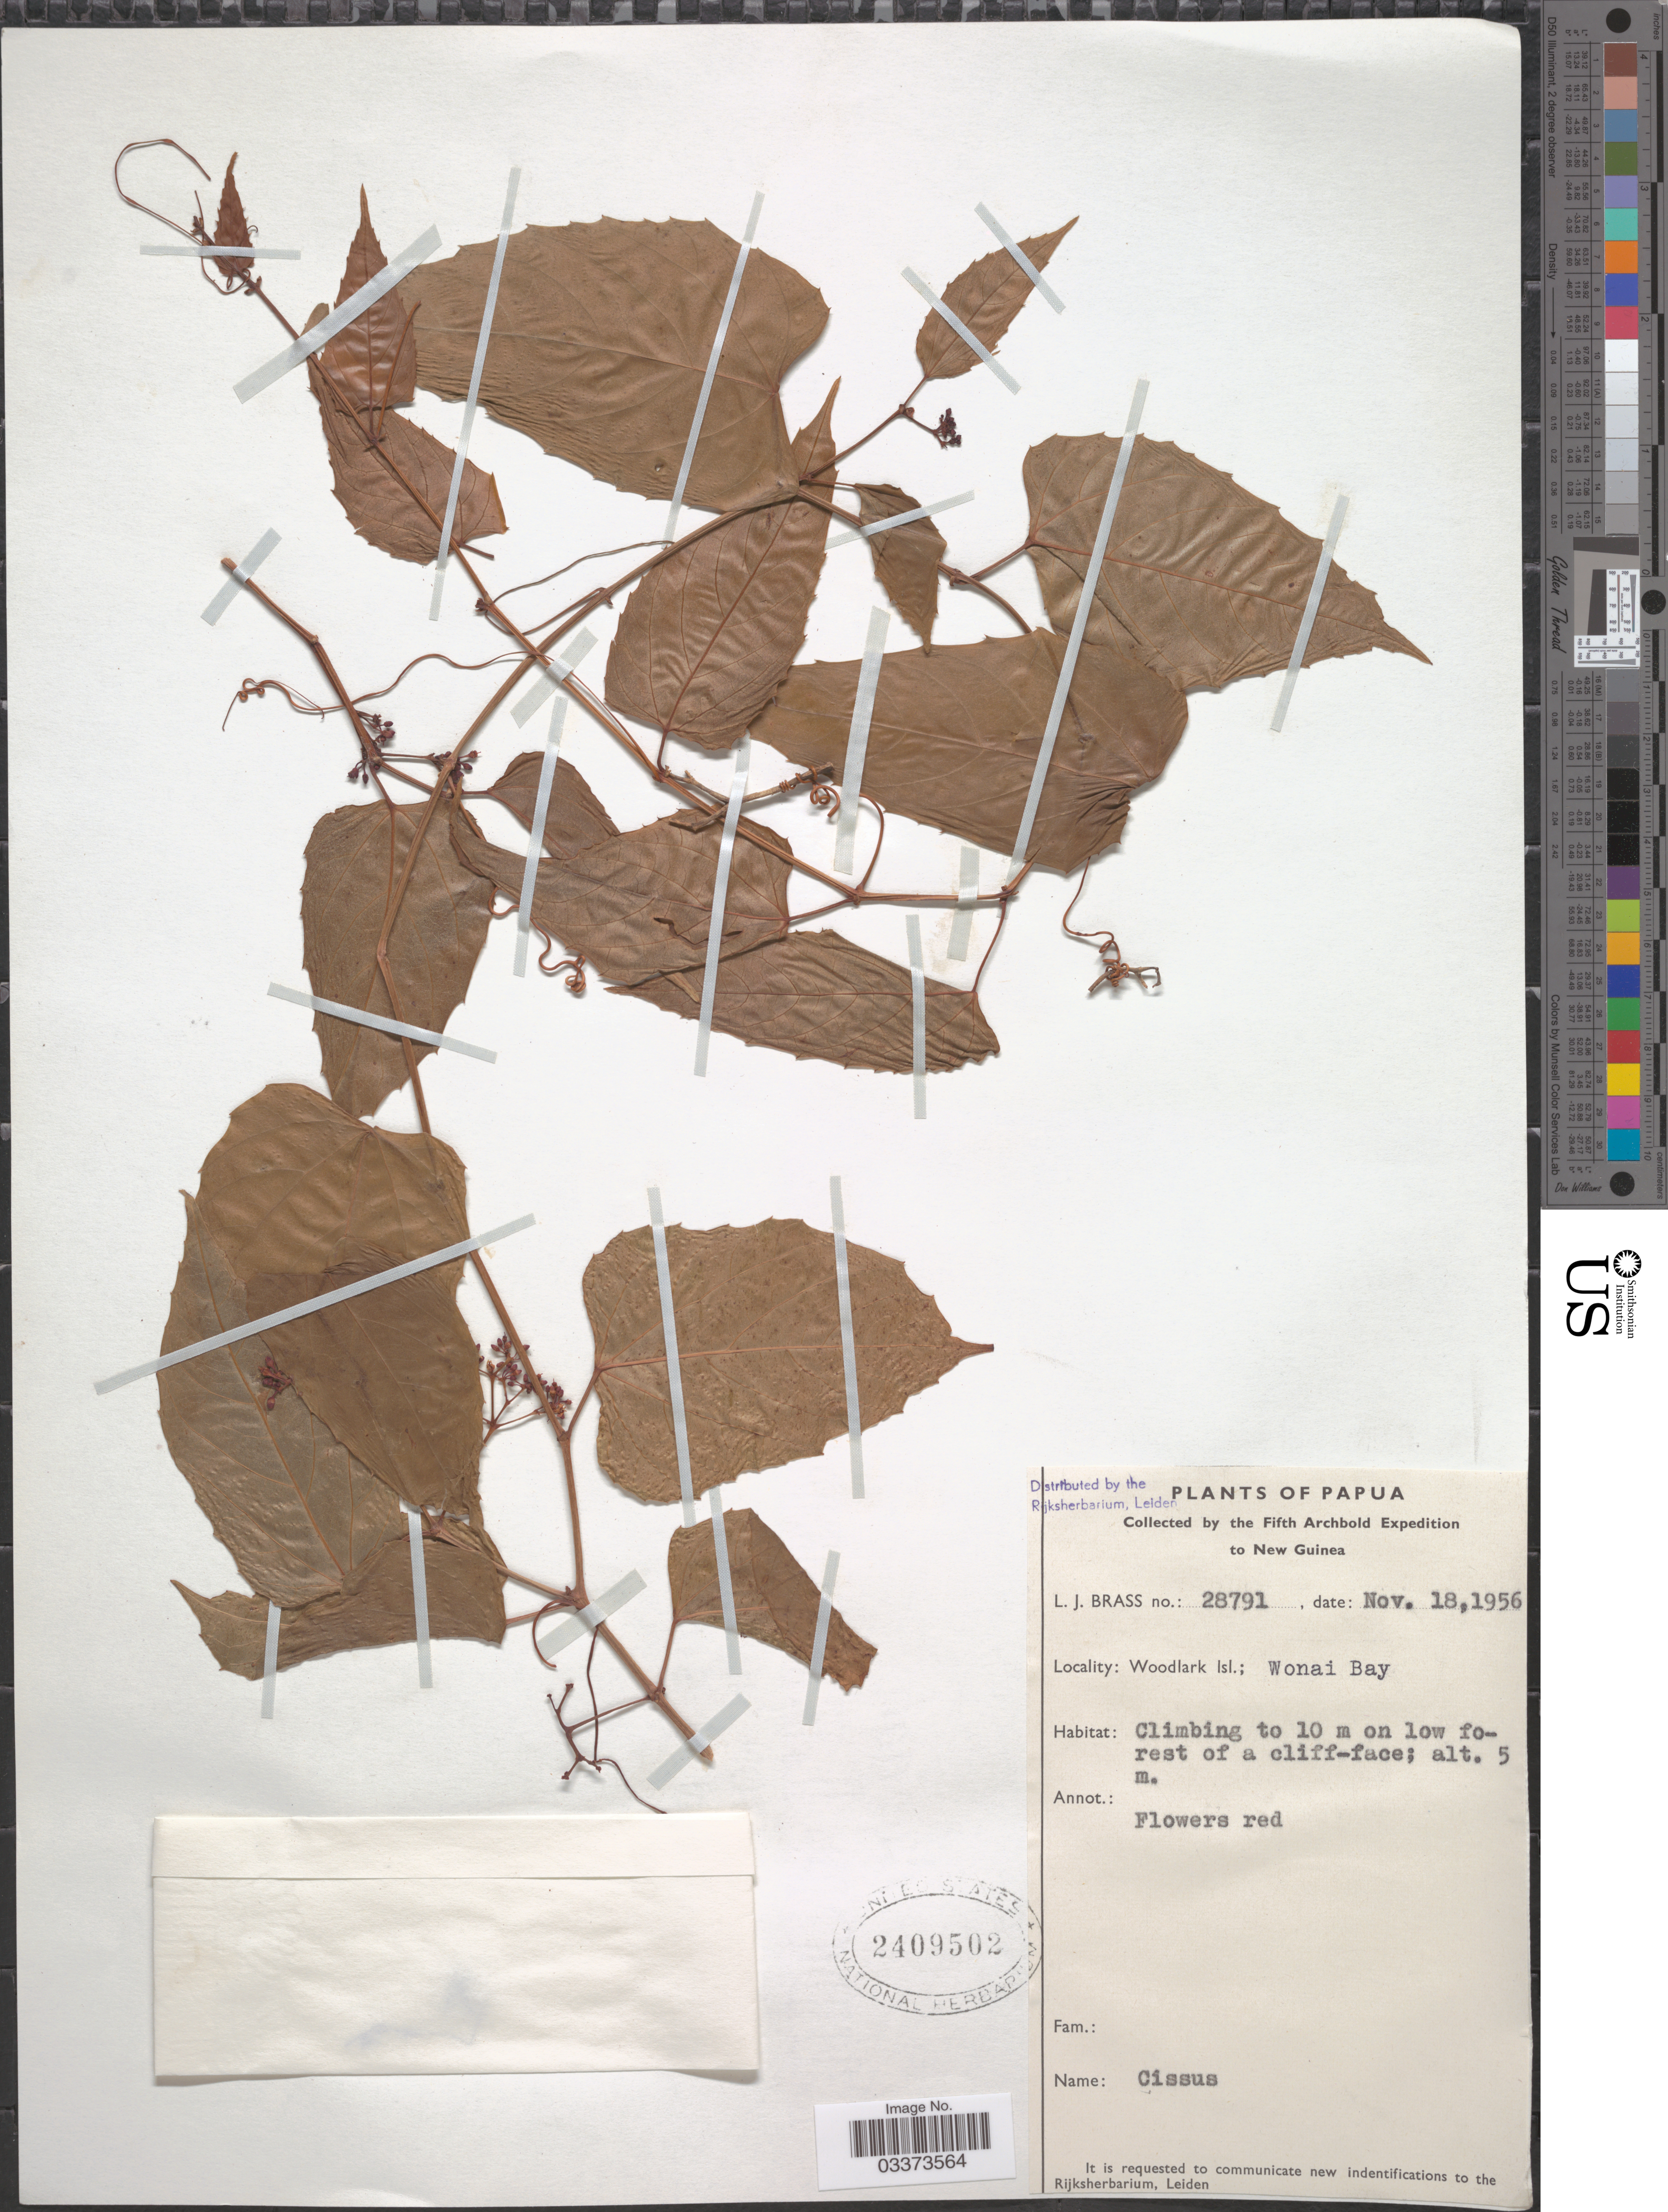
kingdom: Plantae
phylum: Tracheophyta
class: Magnoliopsida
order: Vitales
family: Vitaceae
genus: Cissus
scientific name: Cissus sp.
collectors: L. J. Brass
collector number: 28791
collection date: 1956-11-18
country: Papua New Guinea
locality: Papua. New Guinea. Woodlark Isl.; Wonai Bay.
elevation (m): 5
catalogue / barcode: US 2409502